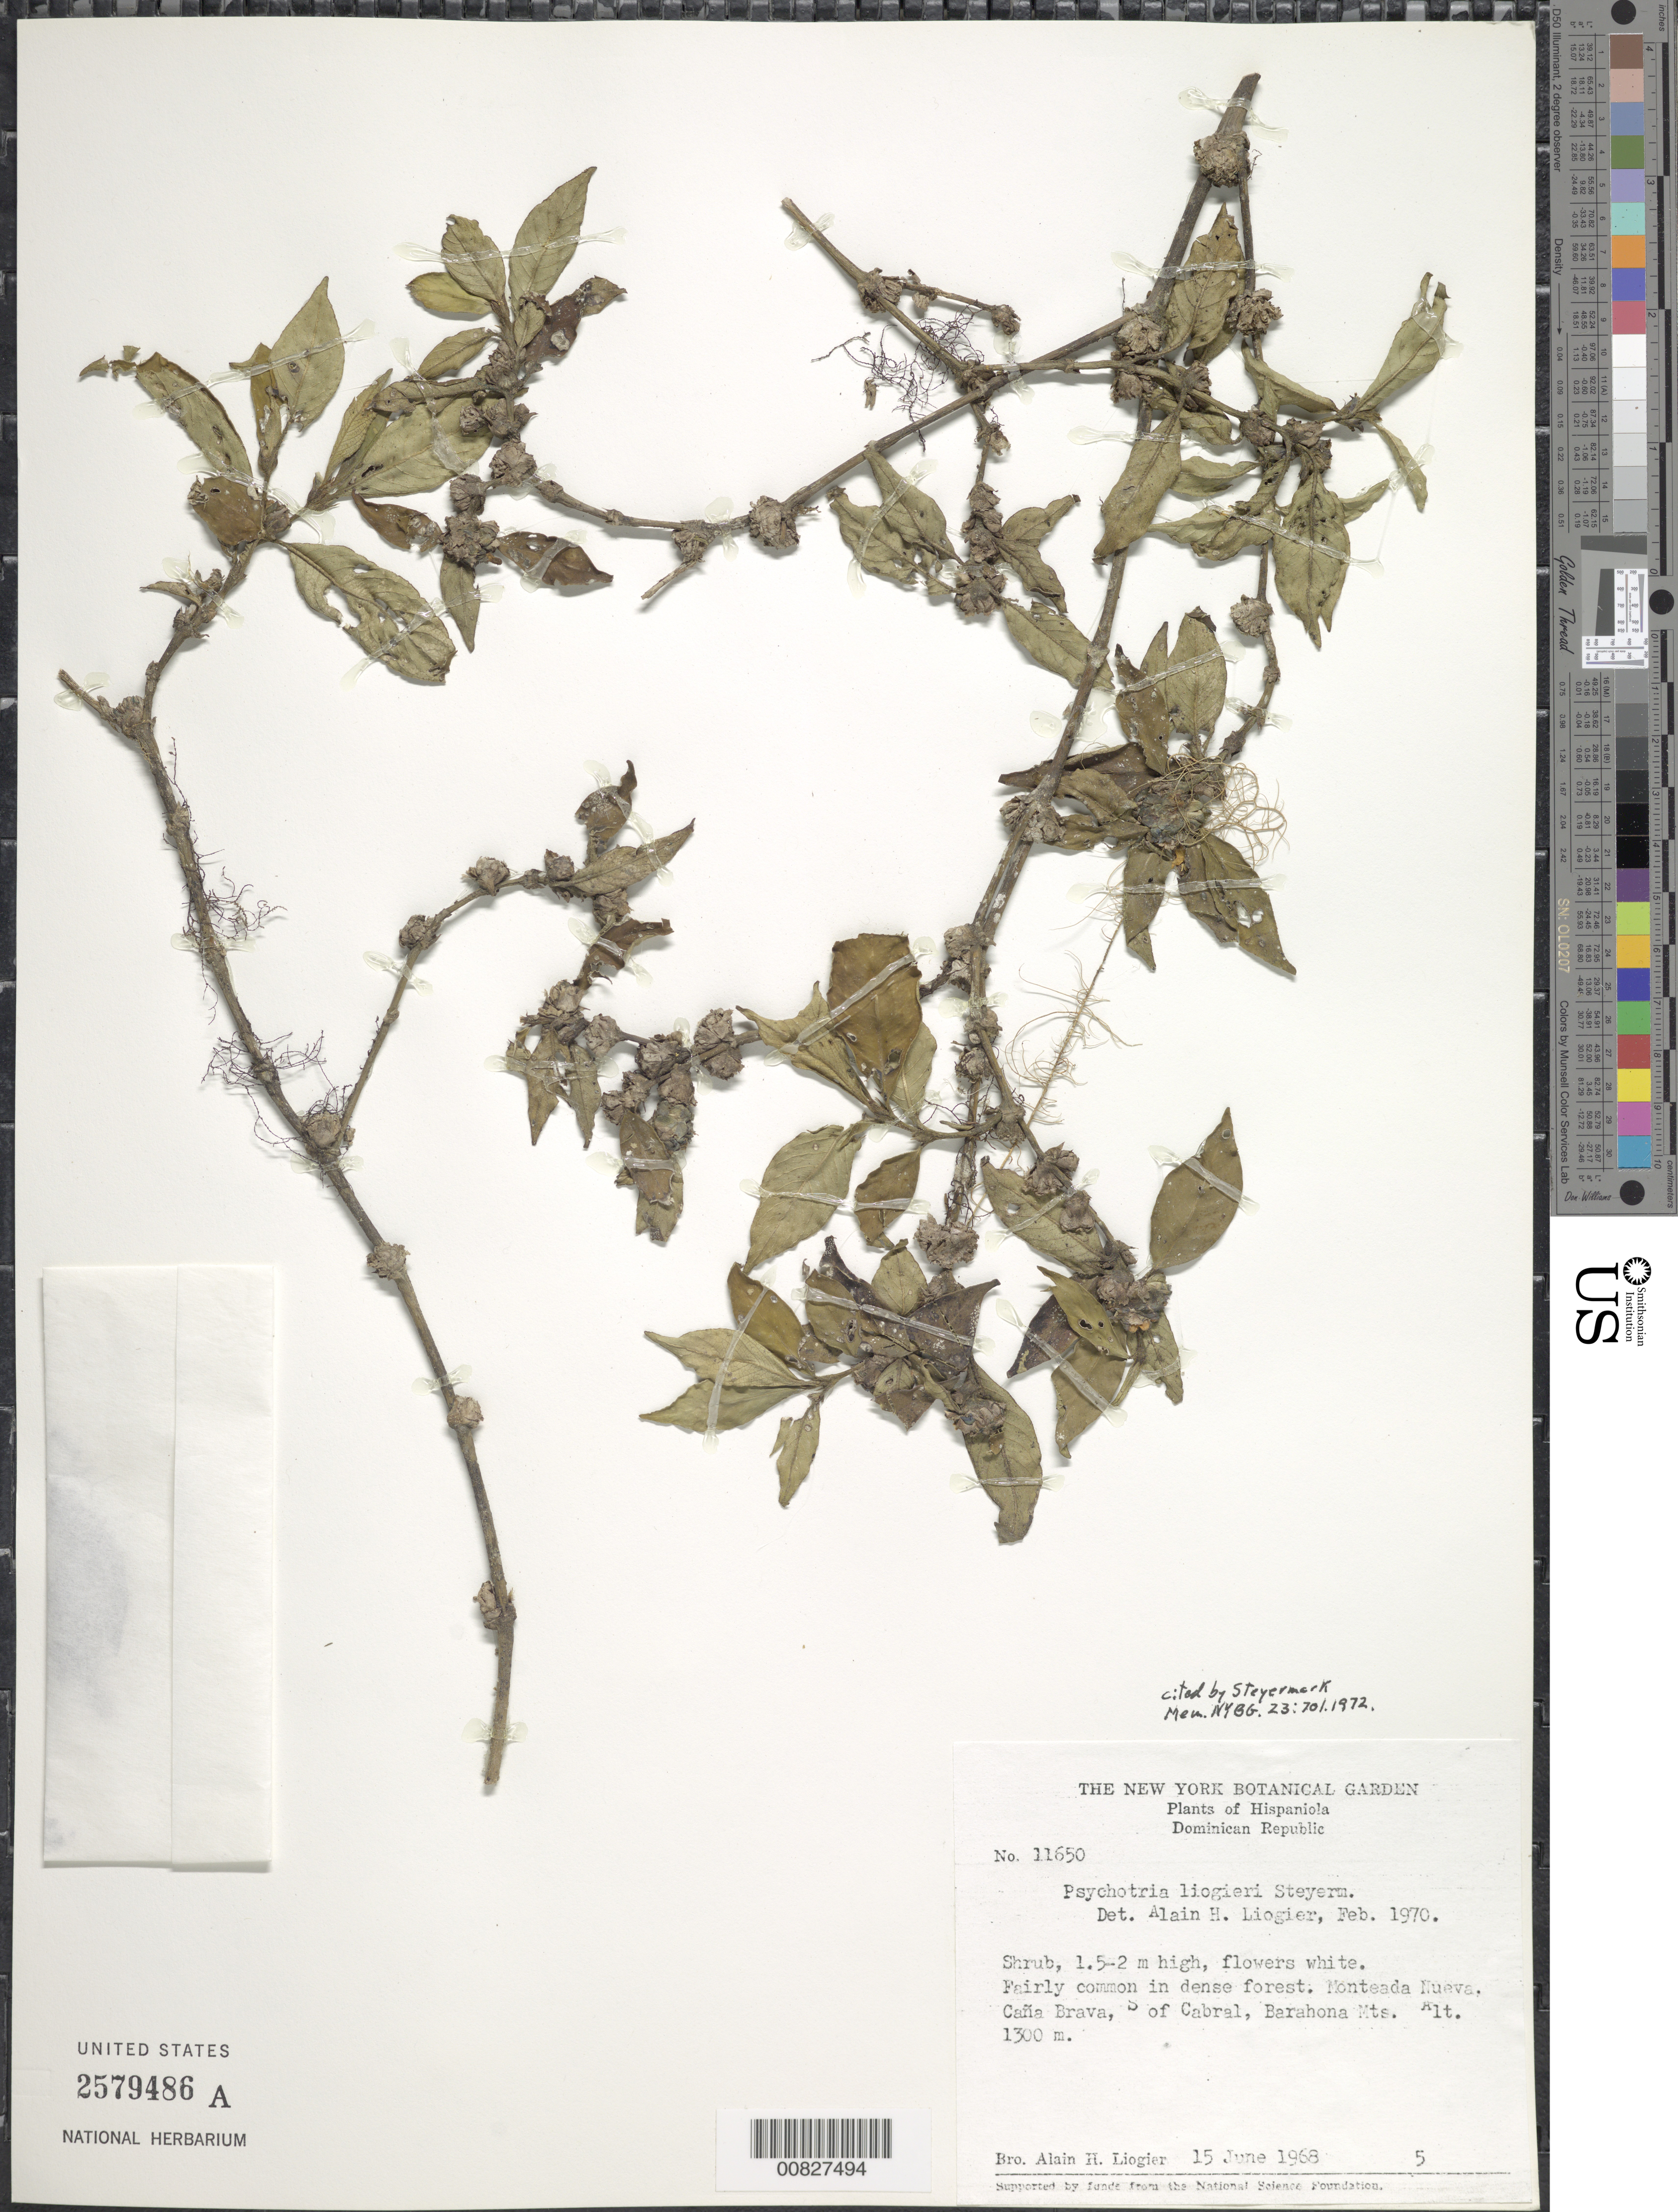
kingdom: Plantae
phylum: Tracheophyta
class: Magnoliopsida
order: Gentianales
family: Rubiaceae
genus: Psychotria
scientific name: Psychotria liogieri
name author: Steyerm.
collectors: A. H. Liogier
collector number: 11650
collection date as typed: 15 Jun 1968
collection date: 1968-06-15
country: Dominican Republic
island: Hispaniola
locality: Monteada Nueva, S of Cabral, Barahona Mts.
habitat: In dense forest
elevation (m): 1300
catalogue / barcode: US 2579486